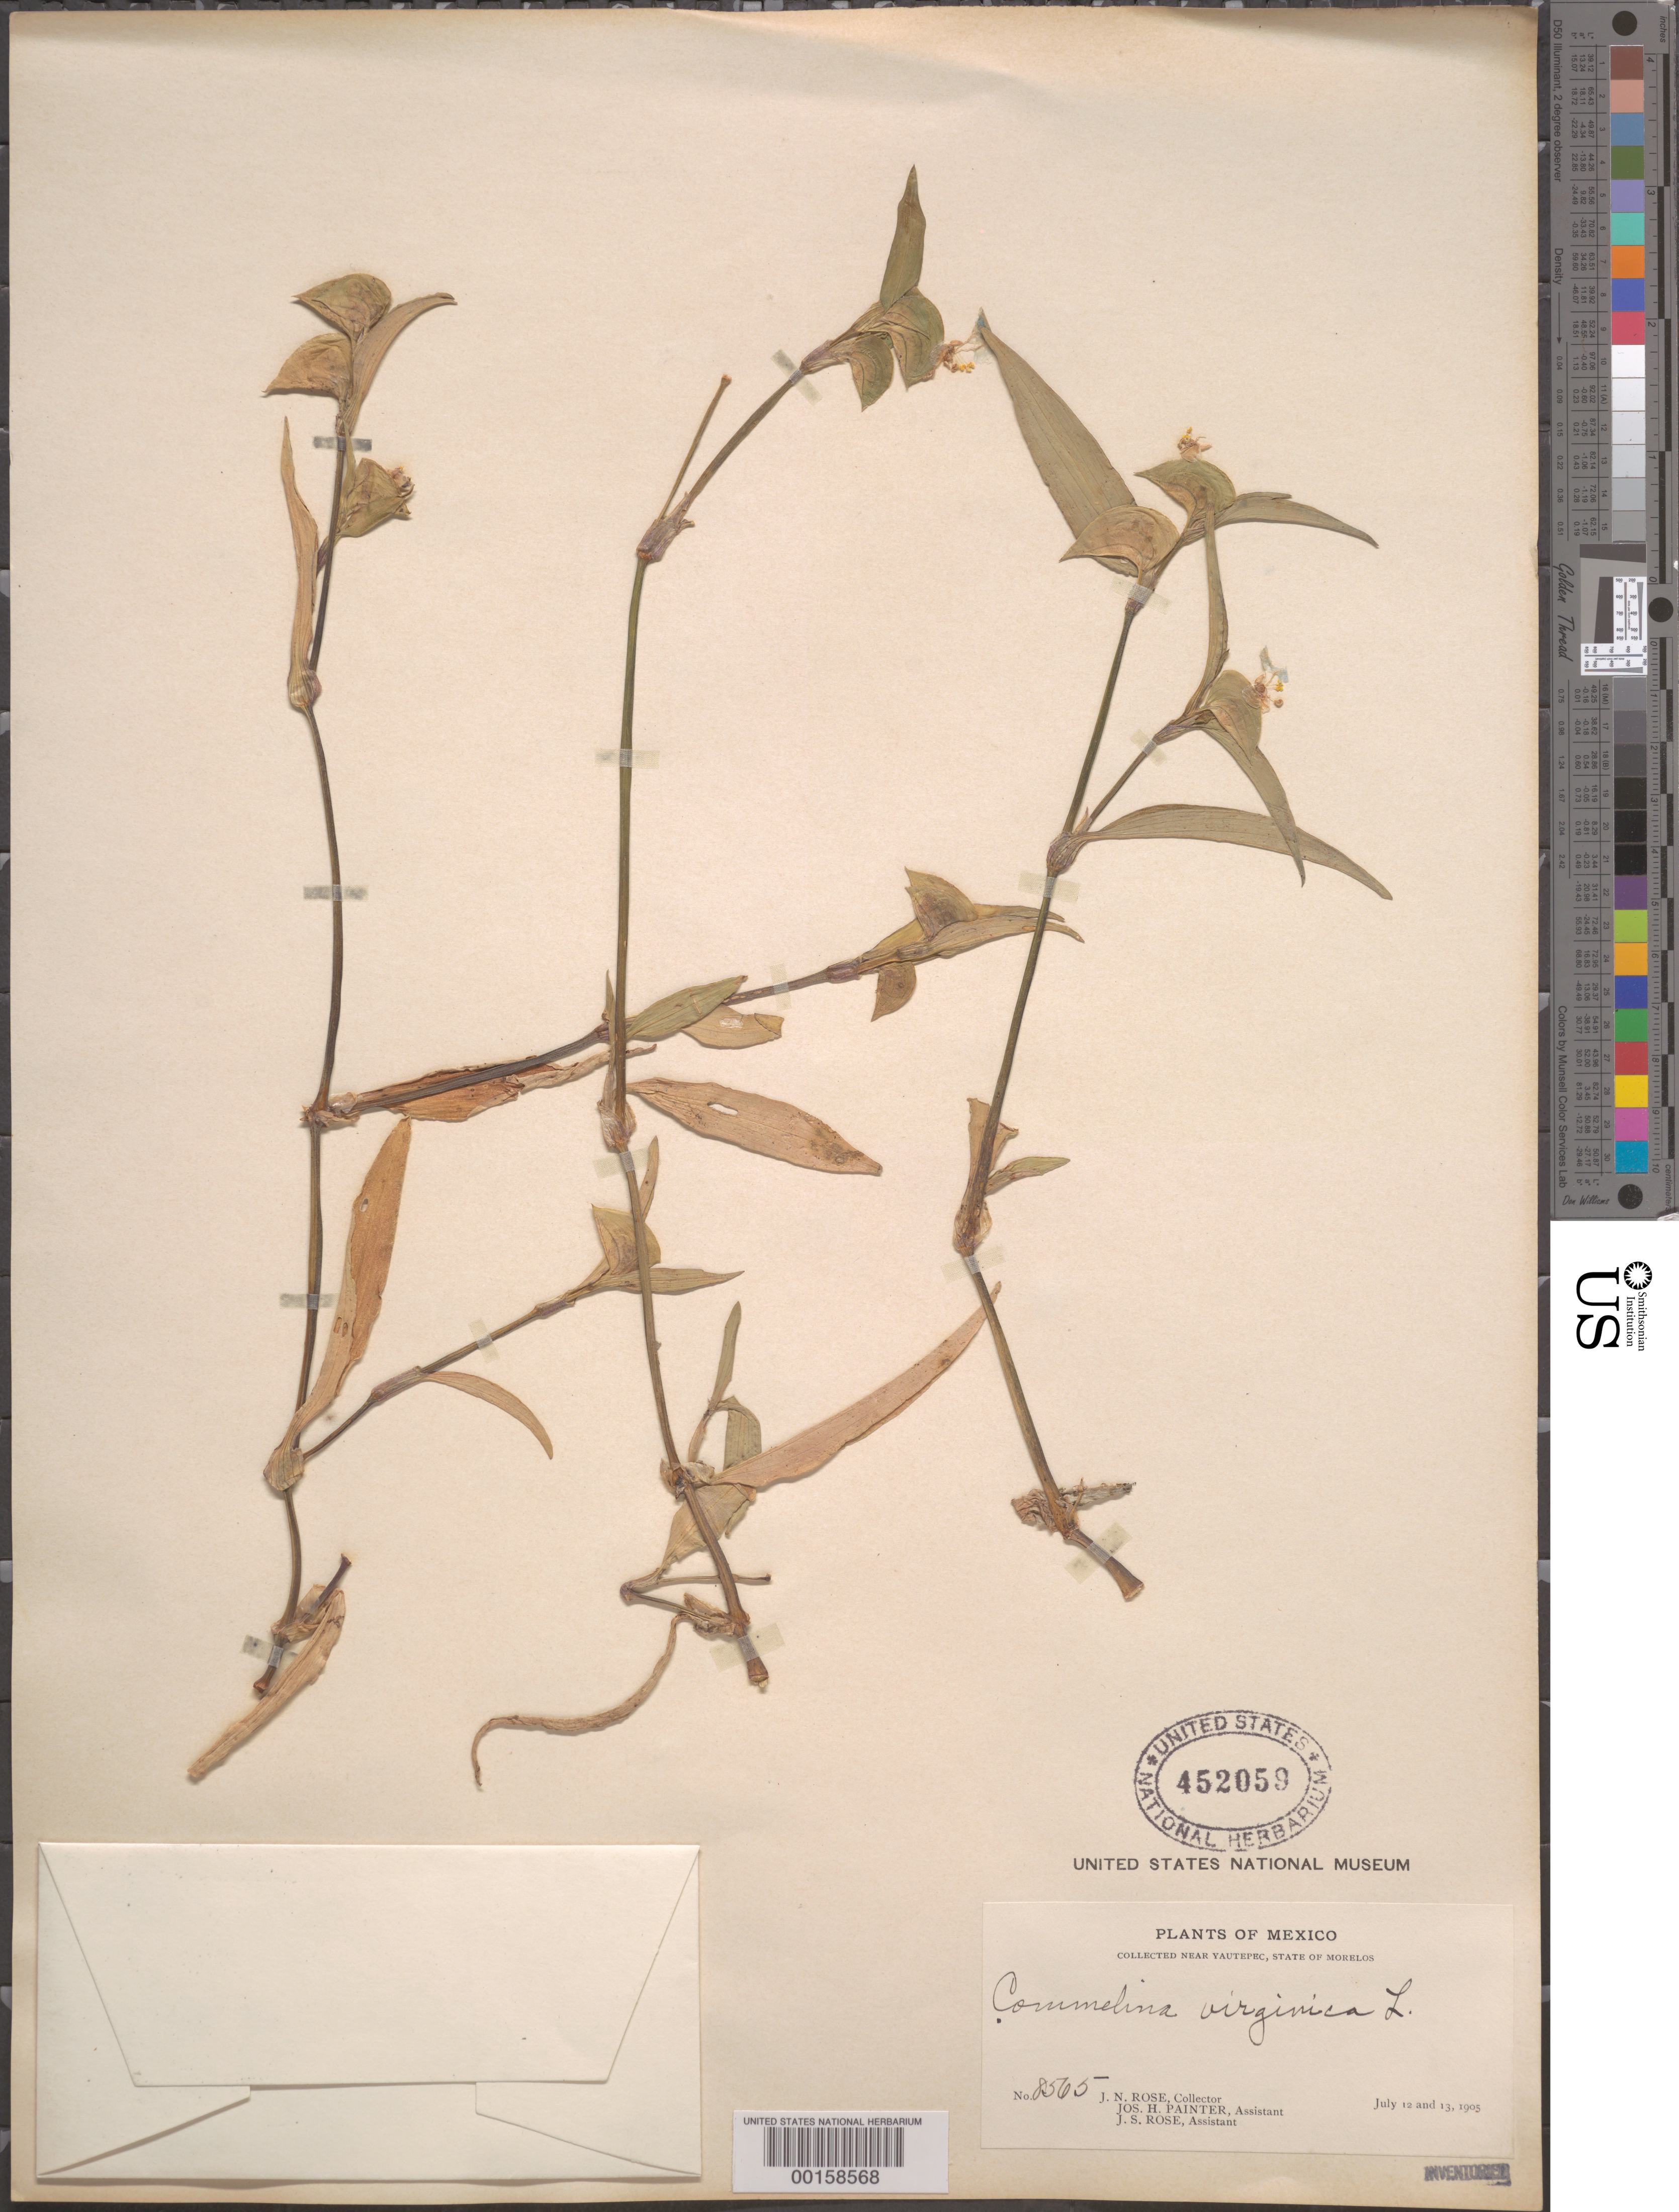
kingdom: Plantae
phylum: Tracheophyta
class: Liliopsida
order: Commelinales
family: Commelinaceae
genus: Commelina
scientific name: Commelina erecta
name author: L.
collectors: J. N. Rose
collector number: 8565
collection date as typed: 12 Jul 1905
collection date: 1905-07-12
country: Mexico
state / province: Morelos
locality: Yautepec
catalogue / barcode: US 452059